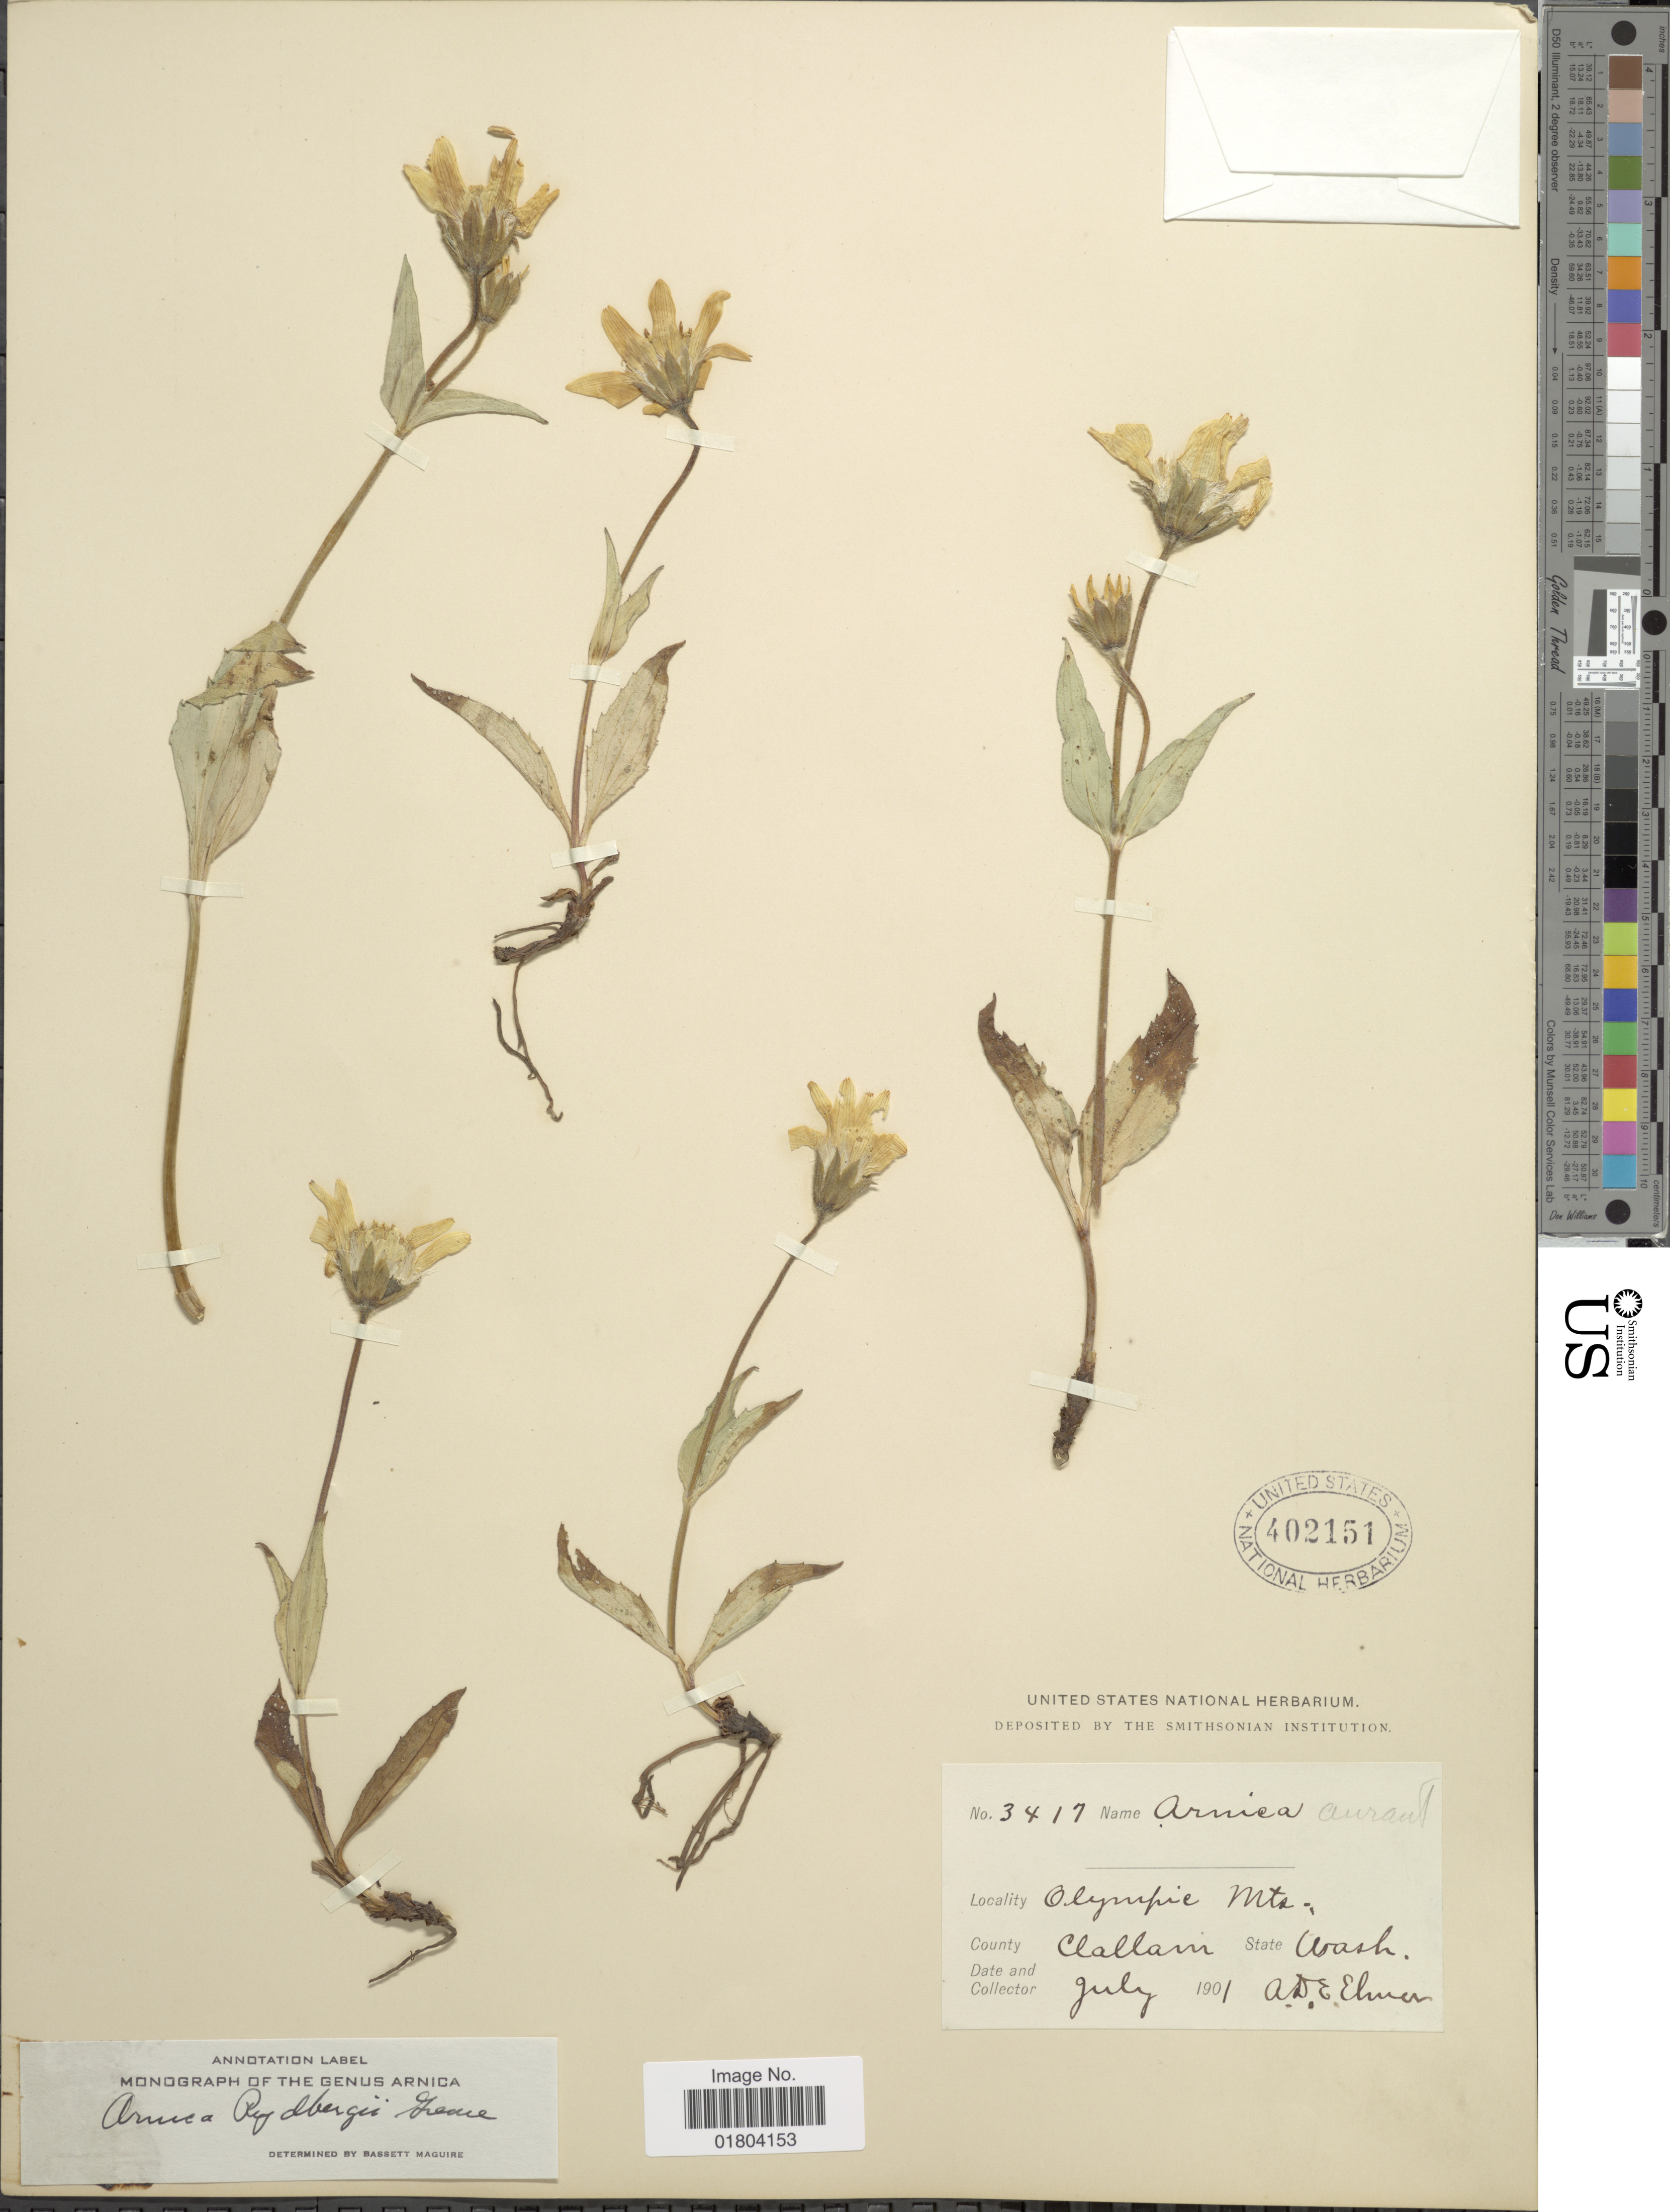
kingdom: Plantae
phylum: Tracheophyta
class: Magnoliopsida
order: Asterales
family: Asteraceae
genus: Arnica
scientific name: Arnica rydbergii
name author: Greene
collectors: A. D. E. Elmer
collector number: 3417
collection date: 1901-07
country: United States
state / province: Washington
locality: Olympic Mts, Clallam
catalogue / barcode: US 402151